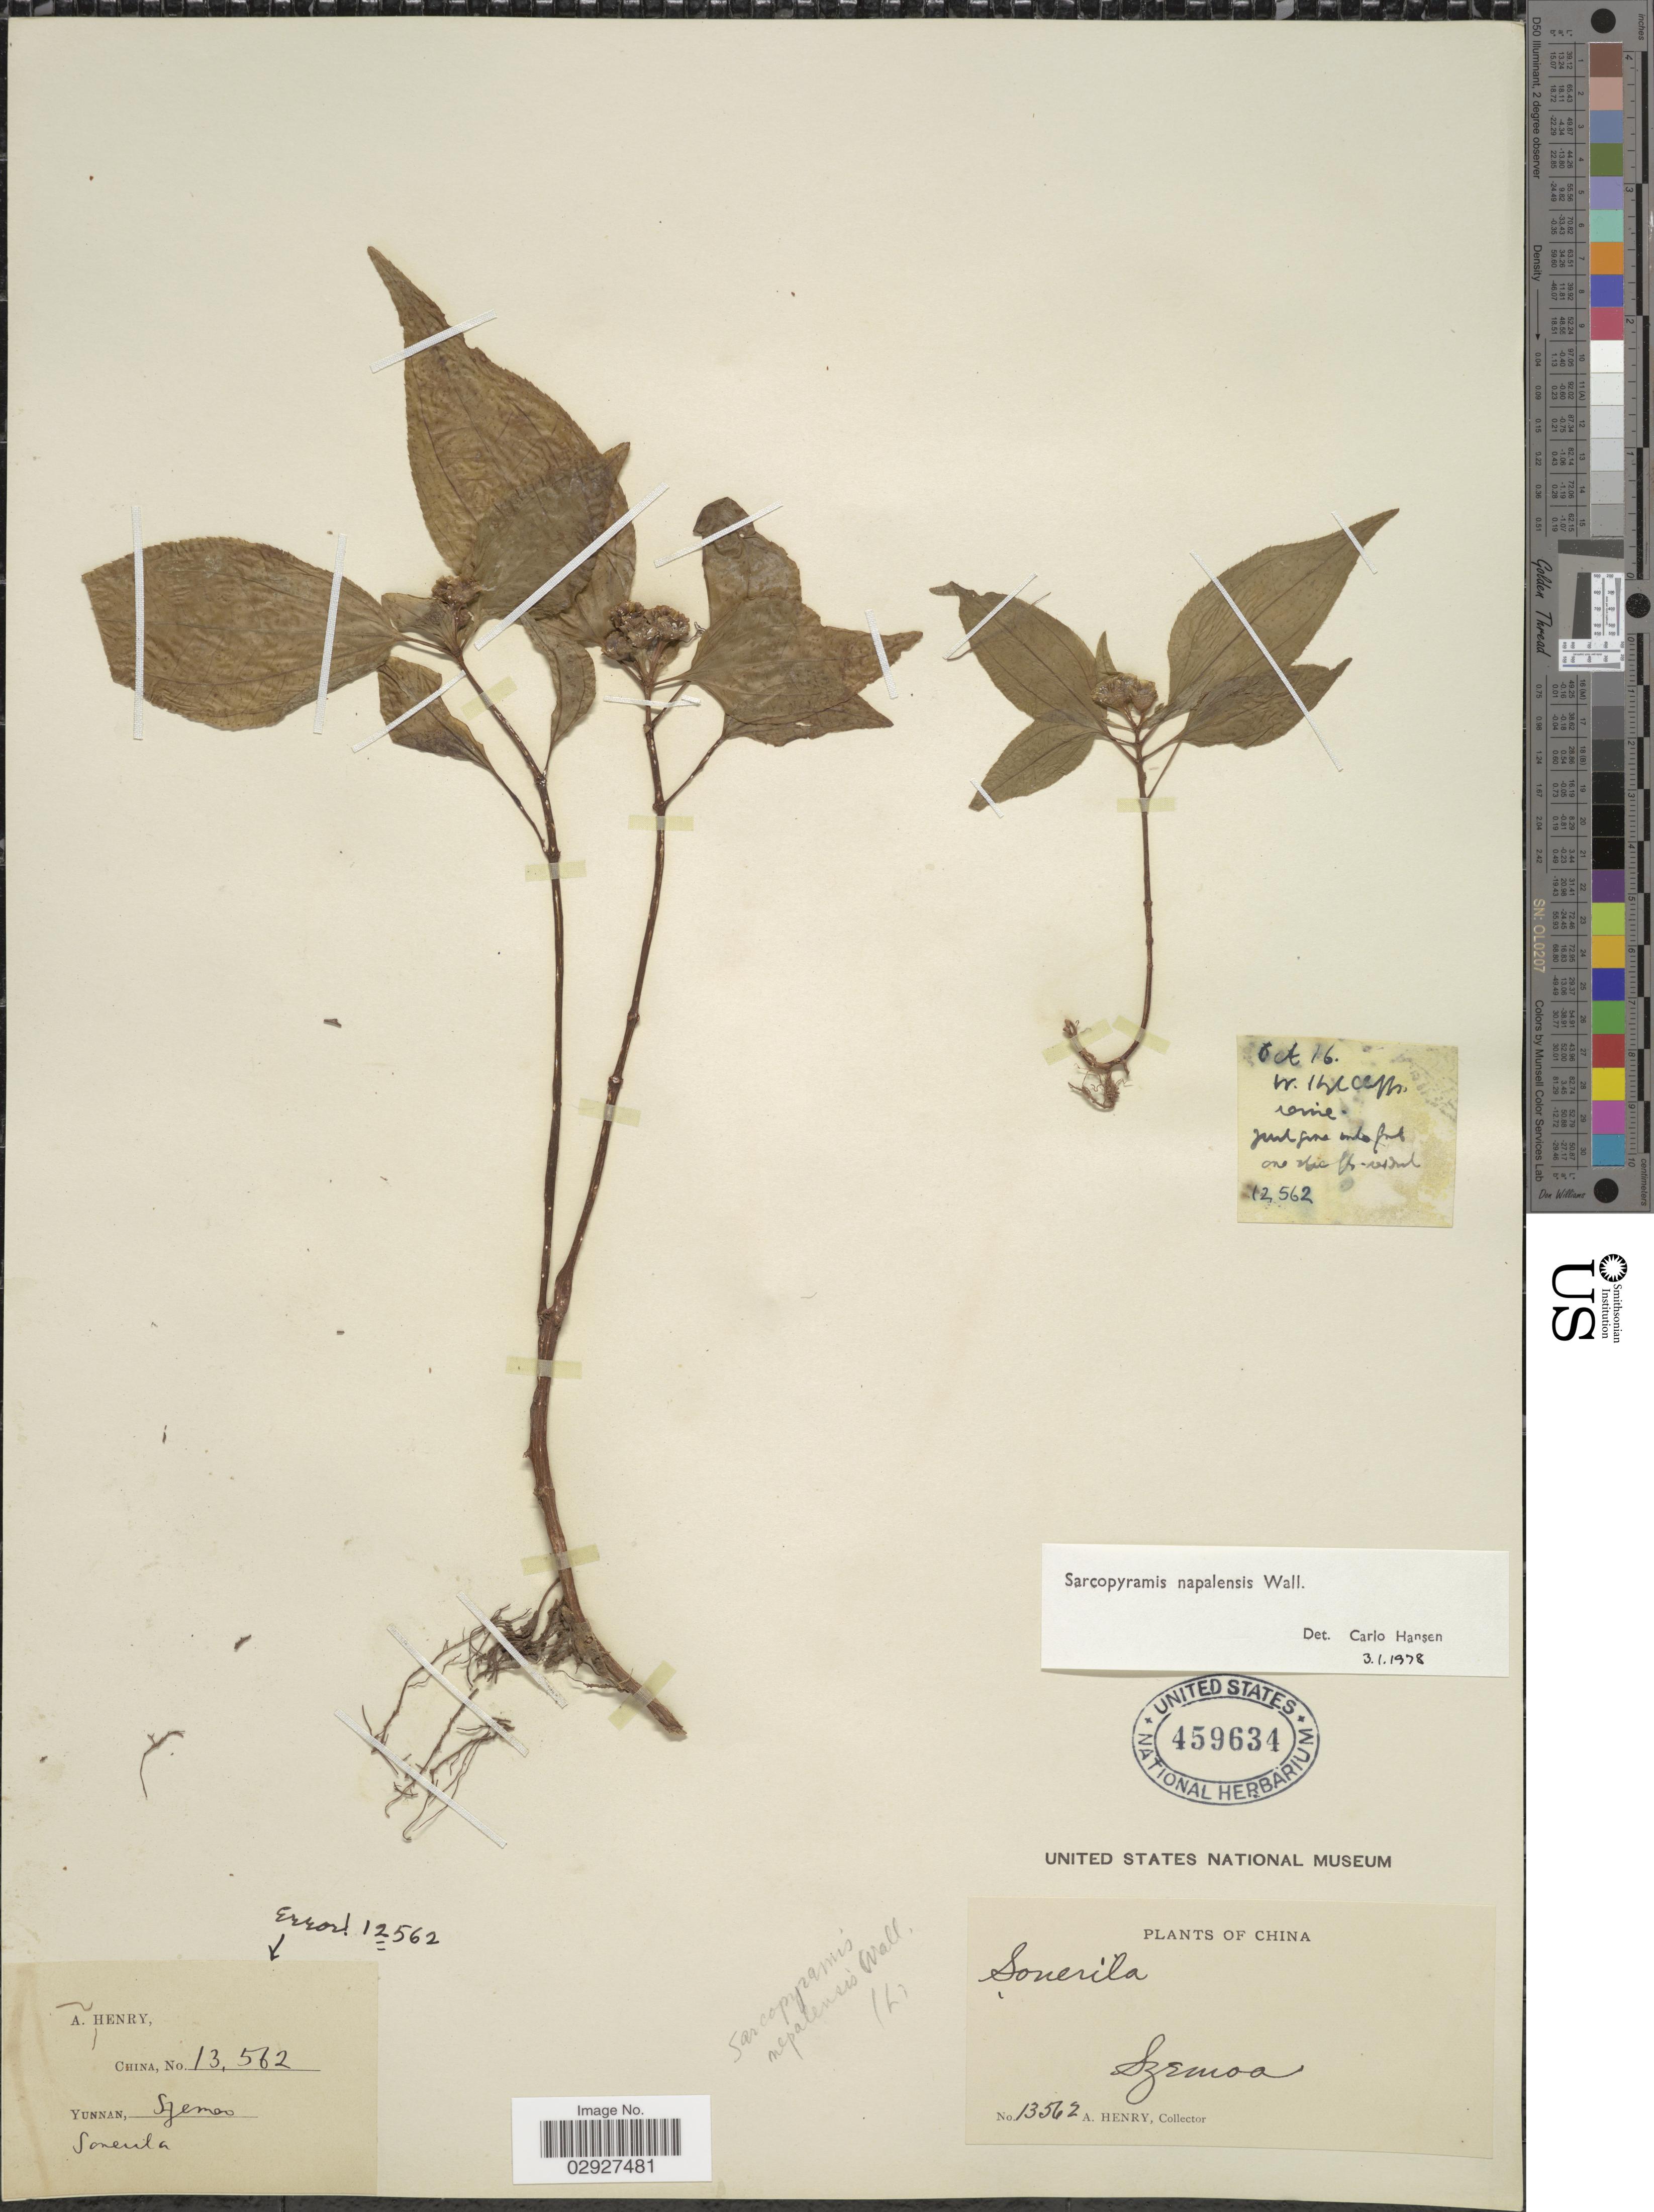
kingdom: Plantae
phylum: Tracheophyta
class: Magnoliopsida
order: Myrtales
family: Melastomataceae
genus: Sarcopyramis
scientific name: Sarcopyramis napalensis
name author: Wall.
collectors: A. Henry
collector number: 13562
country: China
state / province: Yunnan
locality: Szemoa.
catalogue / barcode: US 459634